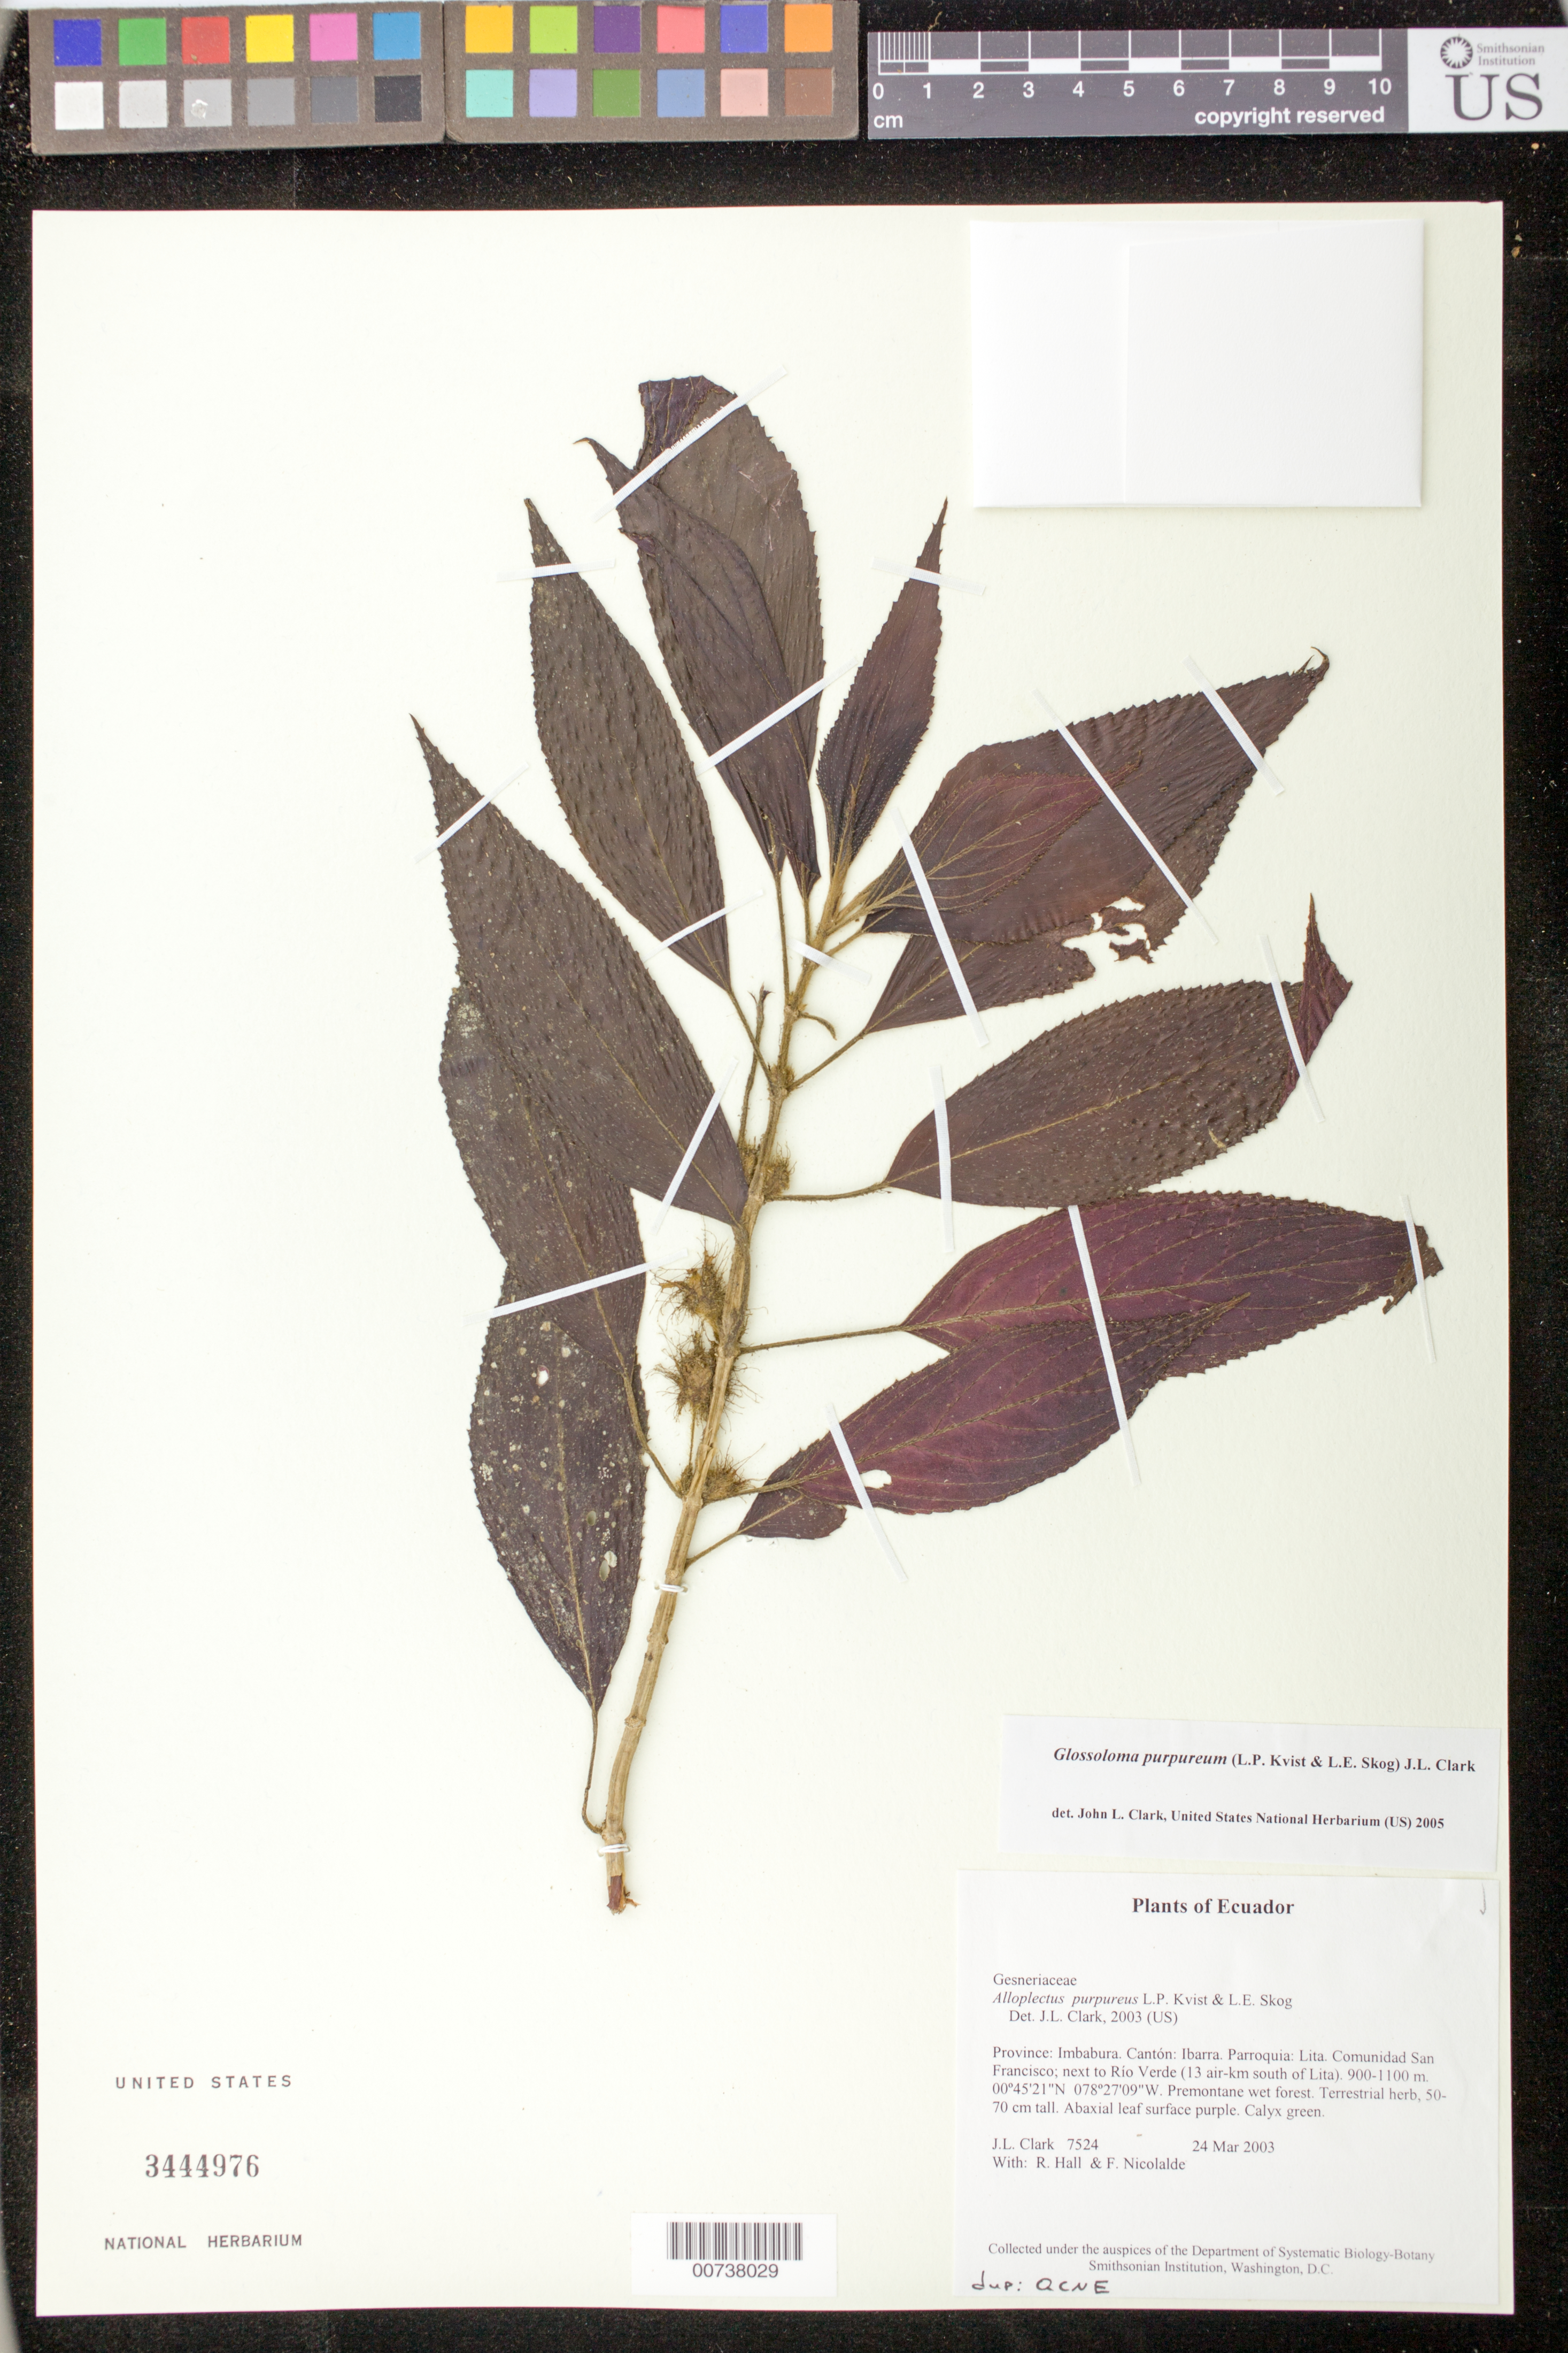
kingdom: Plantae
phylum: Tracheophyta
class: Magnoliopsida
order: Lamiales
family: Gesneriaceae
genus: Glossoloma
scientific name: Glossoloma purpureum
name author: (L.P. Kvist & L.E. Skog) J.L. Clark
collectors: J. L. Clark, R. Hall & F. Nicolalde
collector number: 7524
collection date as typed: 24 Mar 2003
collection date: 2003-03-24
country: Ecuador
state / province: Imbabura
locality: Ibarra. Parroquia: Lita. Comunidad San Francisco; next to Río Verde (13 air-km south of Lita).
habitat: Premontane wet forest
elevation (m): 900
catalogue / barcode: US 3444976